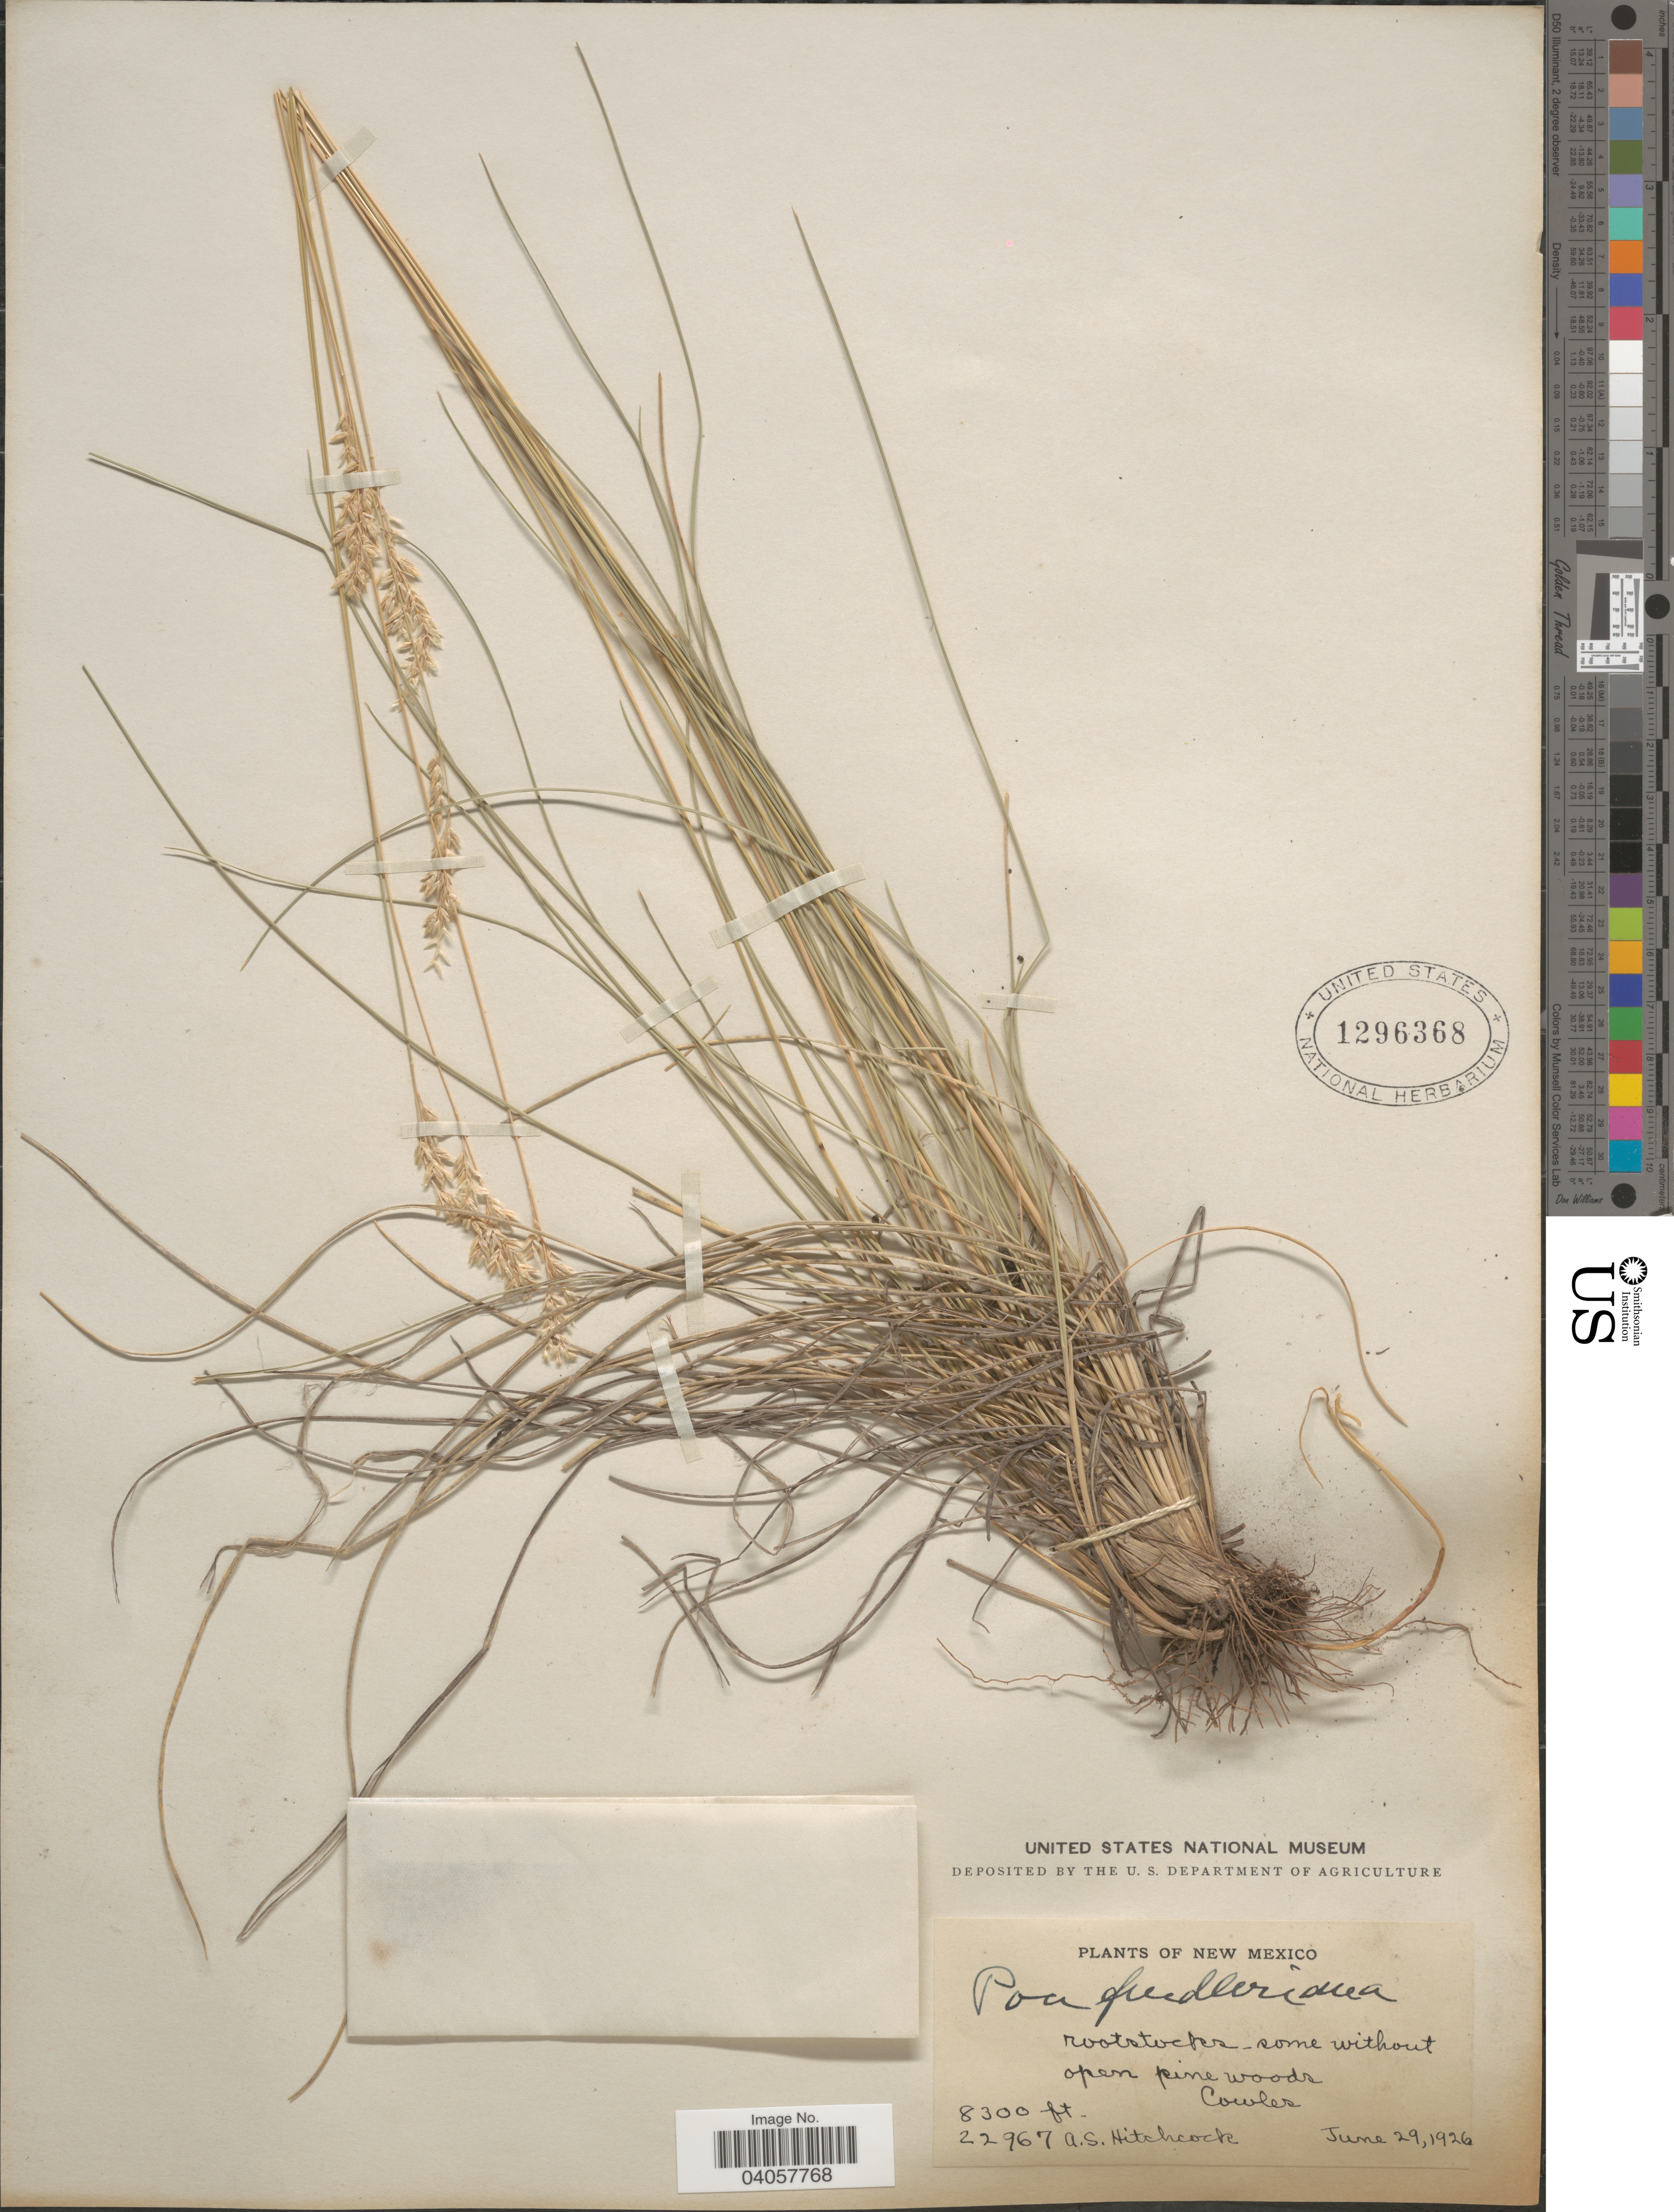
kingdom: Plantae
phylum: Tracheophyta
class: Liliopsida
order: Poales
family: Poaceae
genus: Poa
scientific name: Poa fendleriana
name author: (Steud.) Vasey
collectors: A. S. Hitchcock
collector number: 22967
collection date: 1926-06-29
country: United States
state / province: New Mexico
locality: Cowles.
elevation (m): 2530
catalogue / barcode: US 1296368